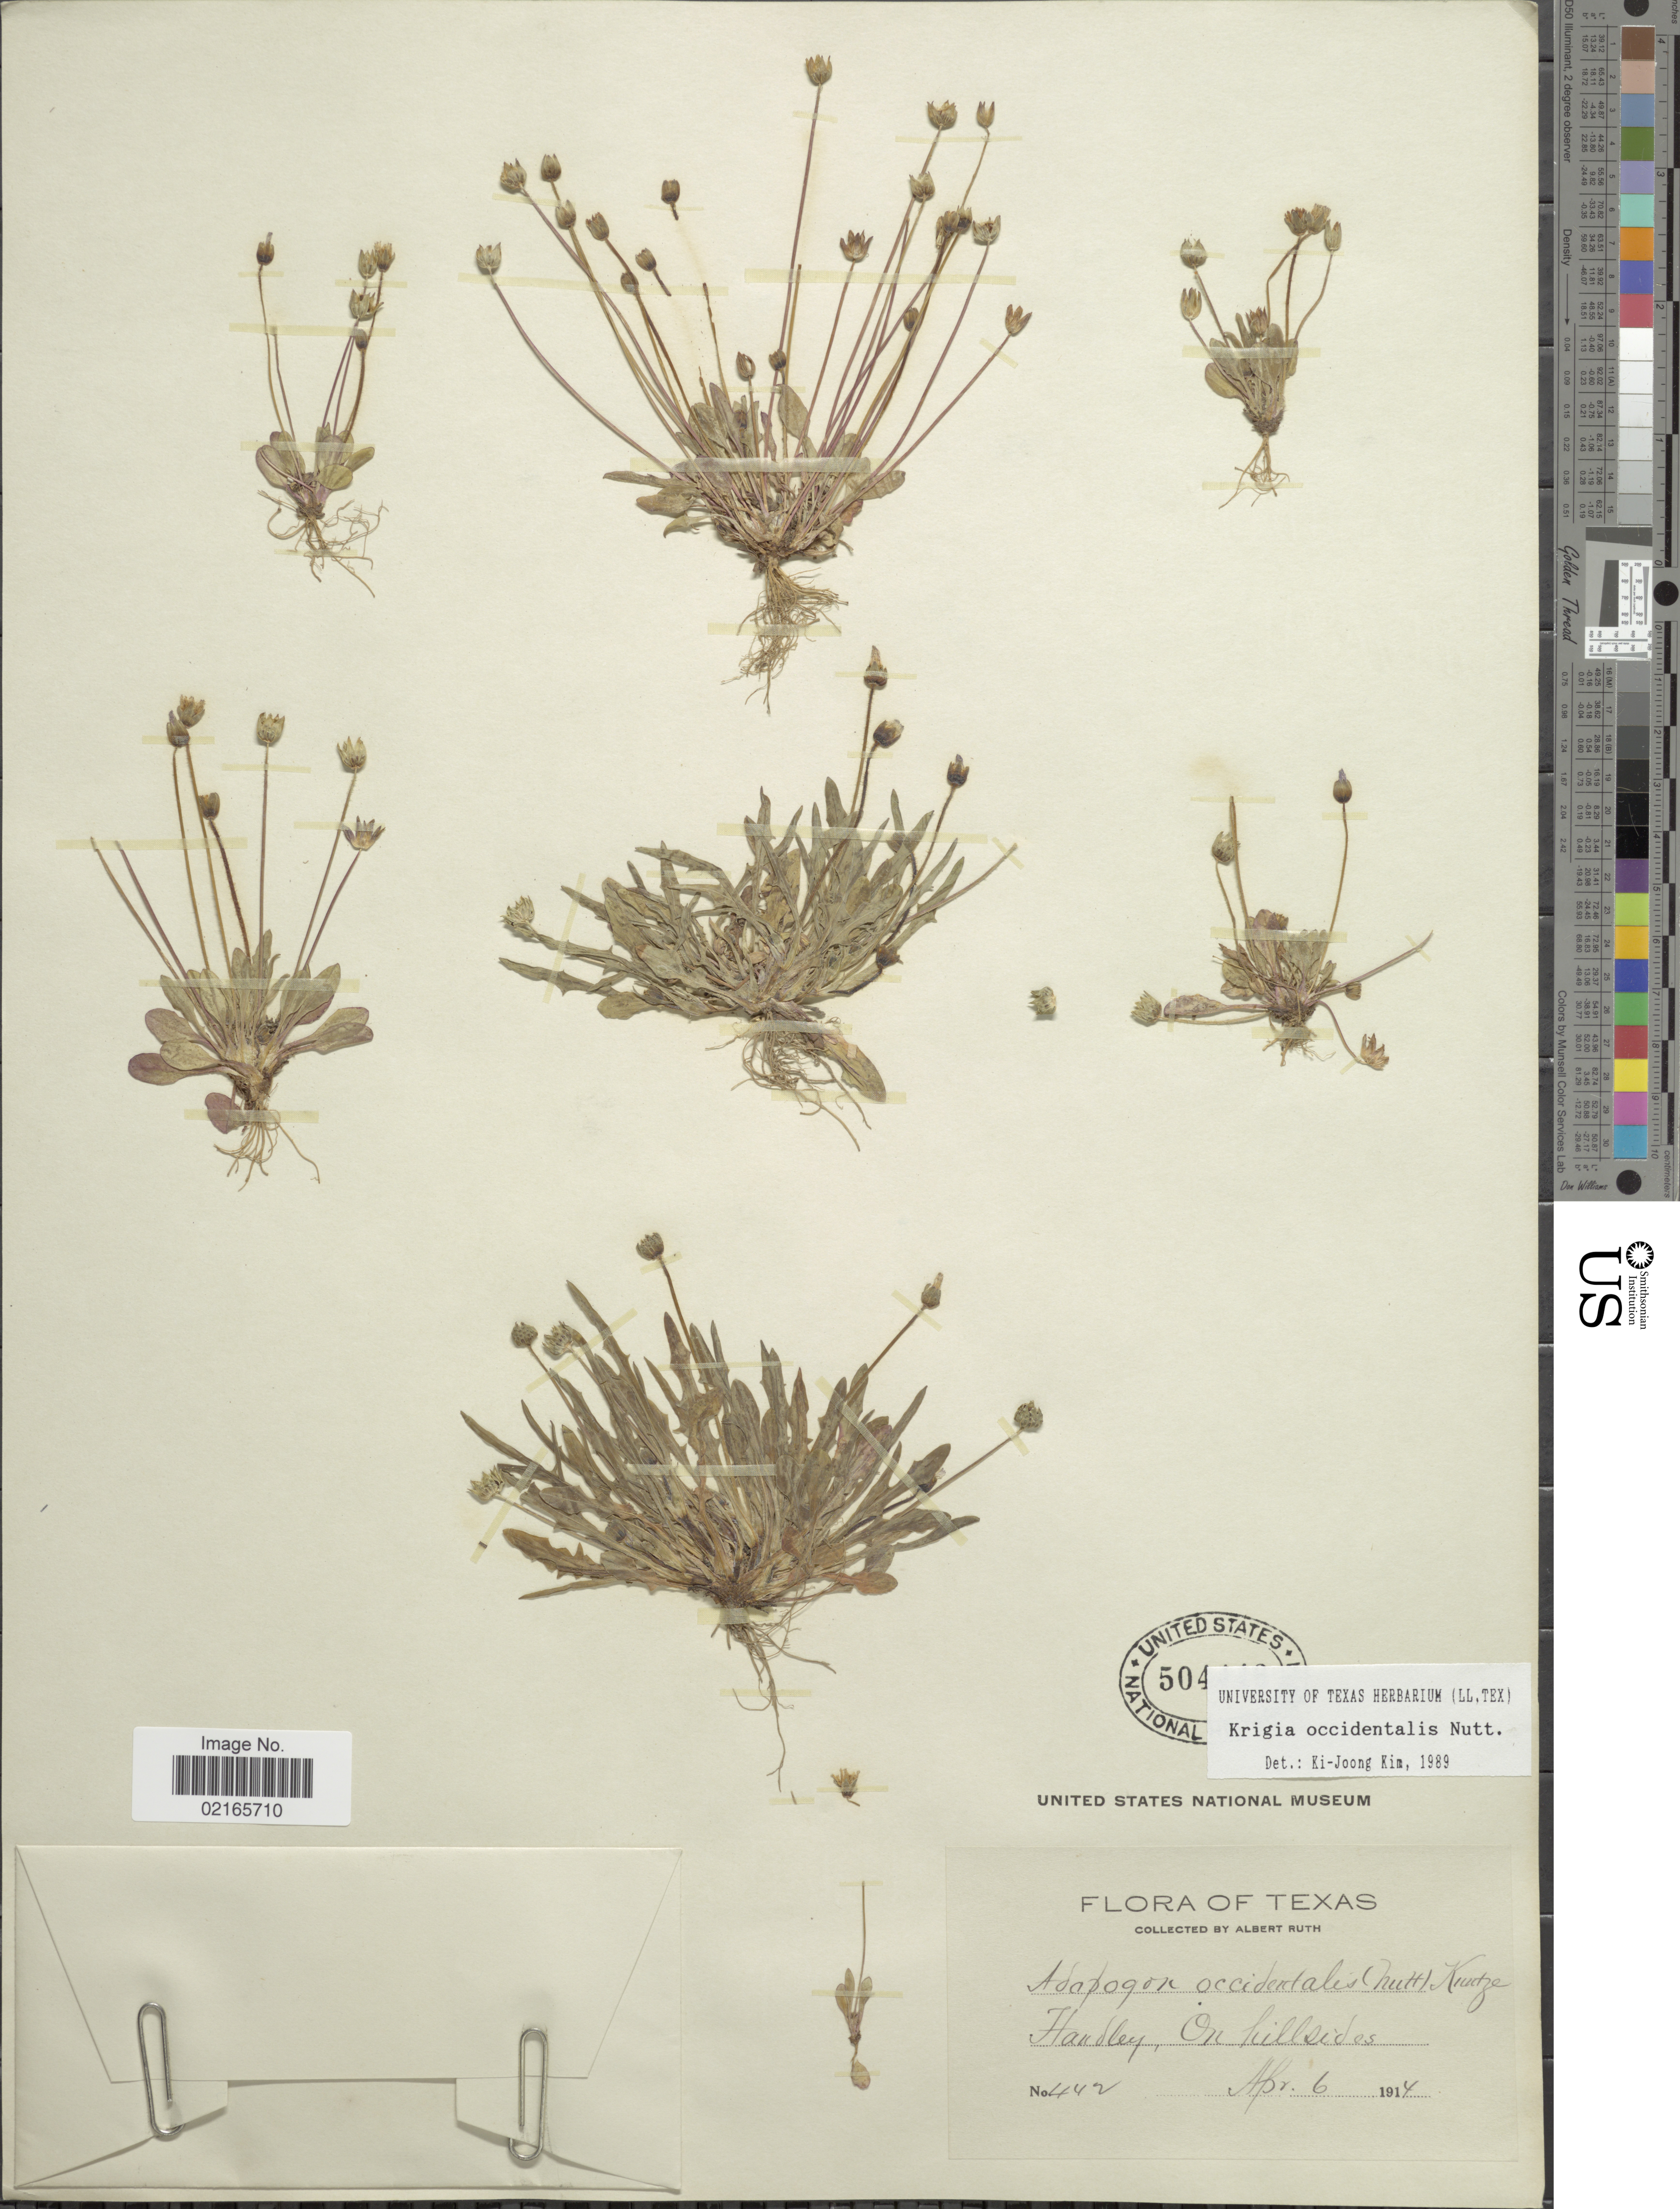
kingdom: Plantae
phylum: Tracheophyta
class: Magnoliopsida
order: Asterales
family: Asteraceae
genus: Krigia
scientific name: Krigia occidentalis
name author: Nutt.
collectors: A. Ruth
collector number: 442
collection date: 1914-04-06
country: United States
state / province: Texas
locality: Handley on hillsides